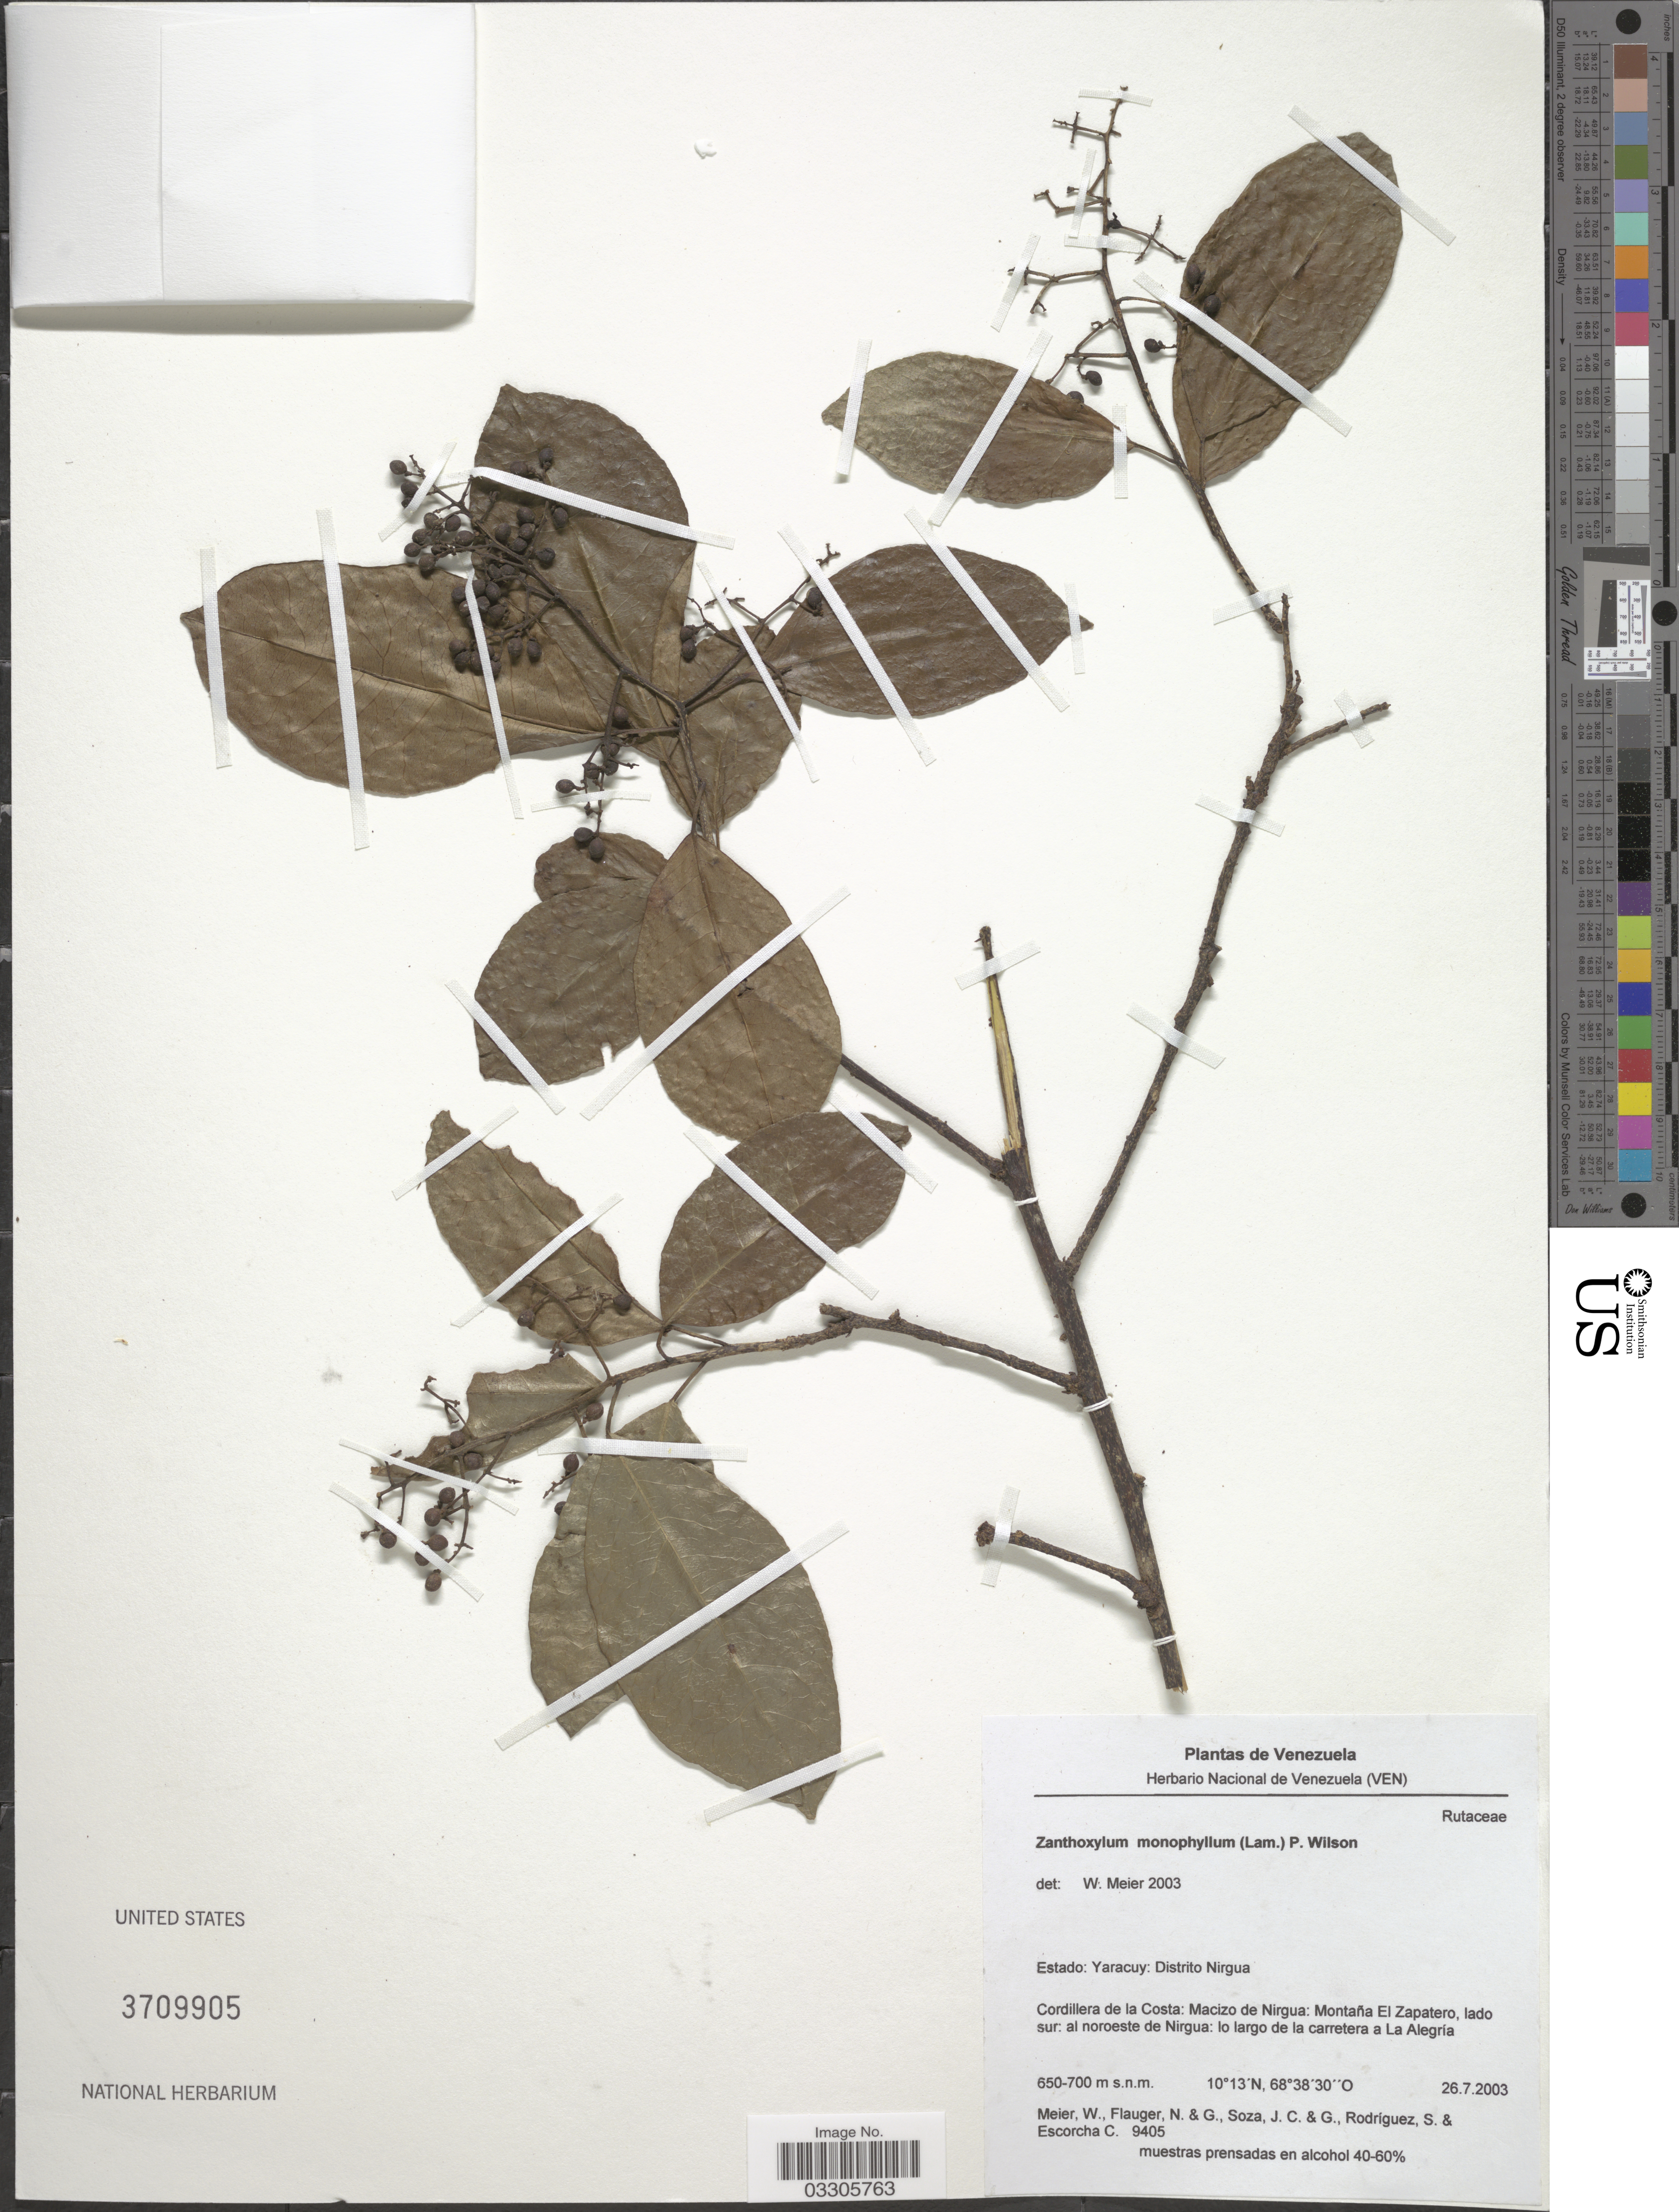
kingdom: Plantae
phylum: Tracheophyta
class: Magnoliopsida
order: Sapindales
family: Rutaceae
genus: Zanthoxylum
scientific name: Zanthoxylum monophyllum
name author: (Lam.) P. Wilson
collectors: W. Meier, N. Flauger, G. Soza, J. Rodriguez & et al.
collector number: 9405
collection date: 2003-07-26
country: Venezuela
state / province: Yaracuy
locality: Distrito Nirgua. Cordillera de la Costa: Macizo de Nirgua: Montaña El Zapatero, lado sur: al noroeste de Nirgua: lo largo de la carretera a La Alegría.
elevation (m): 650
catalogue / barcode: US 3709905